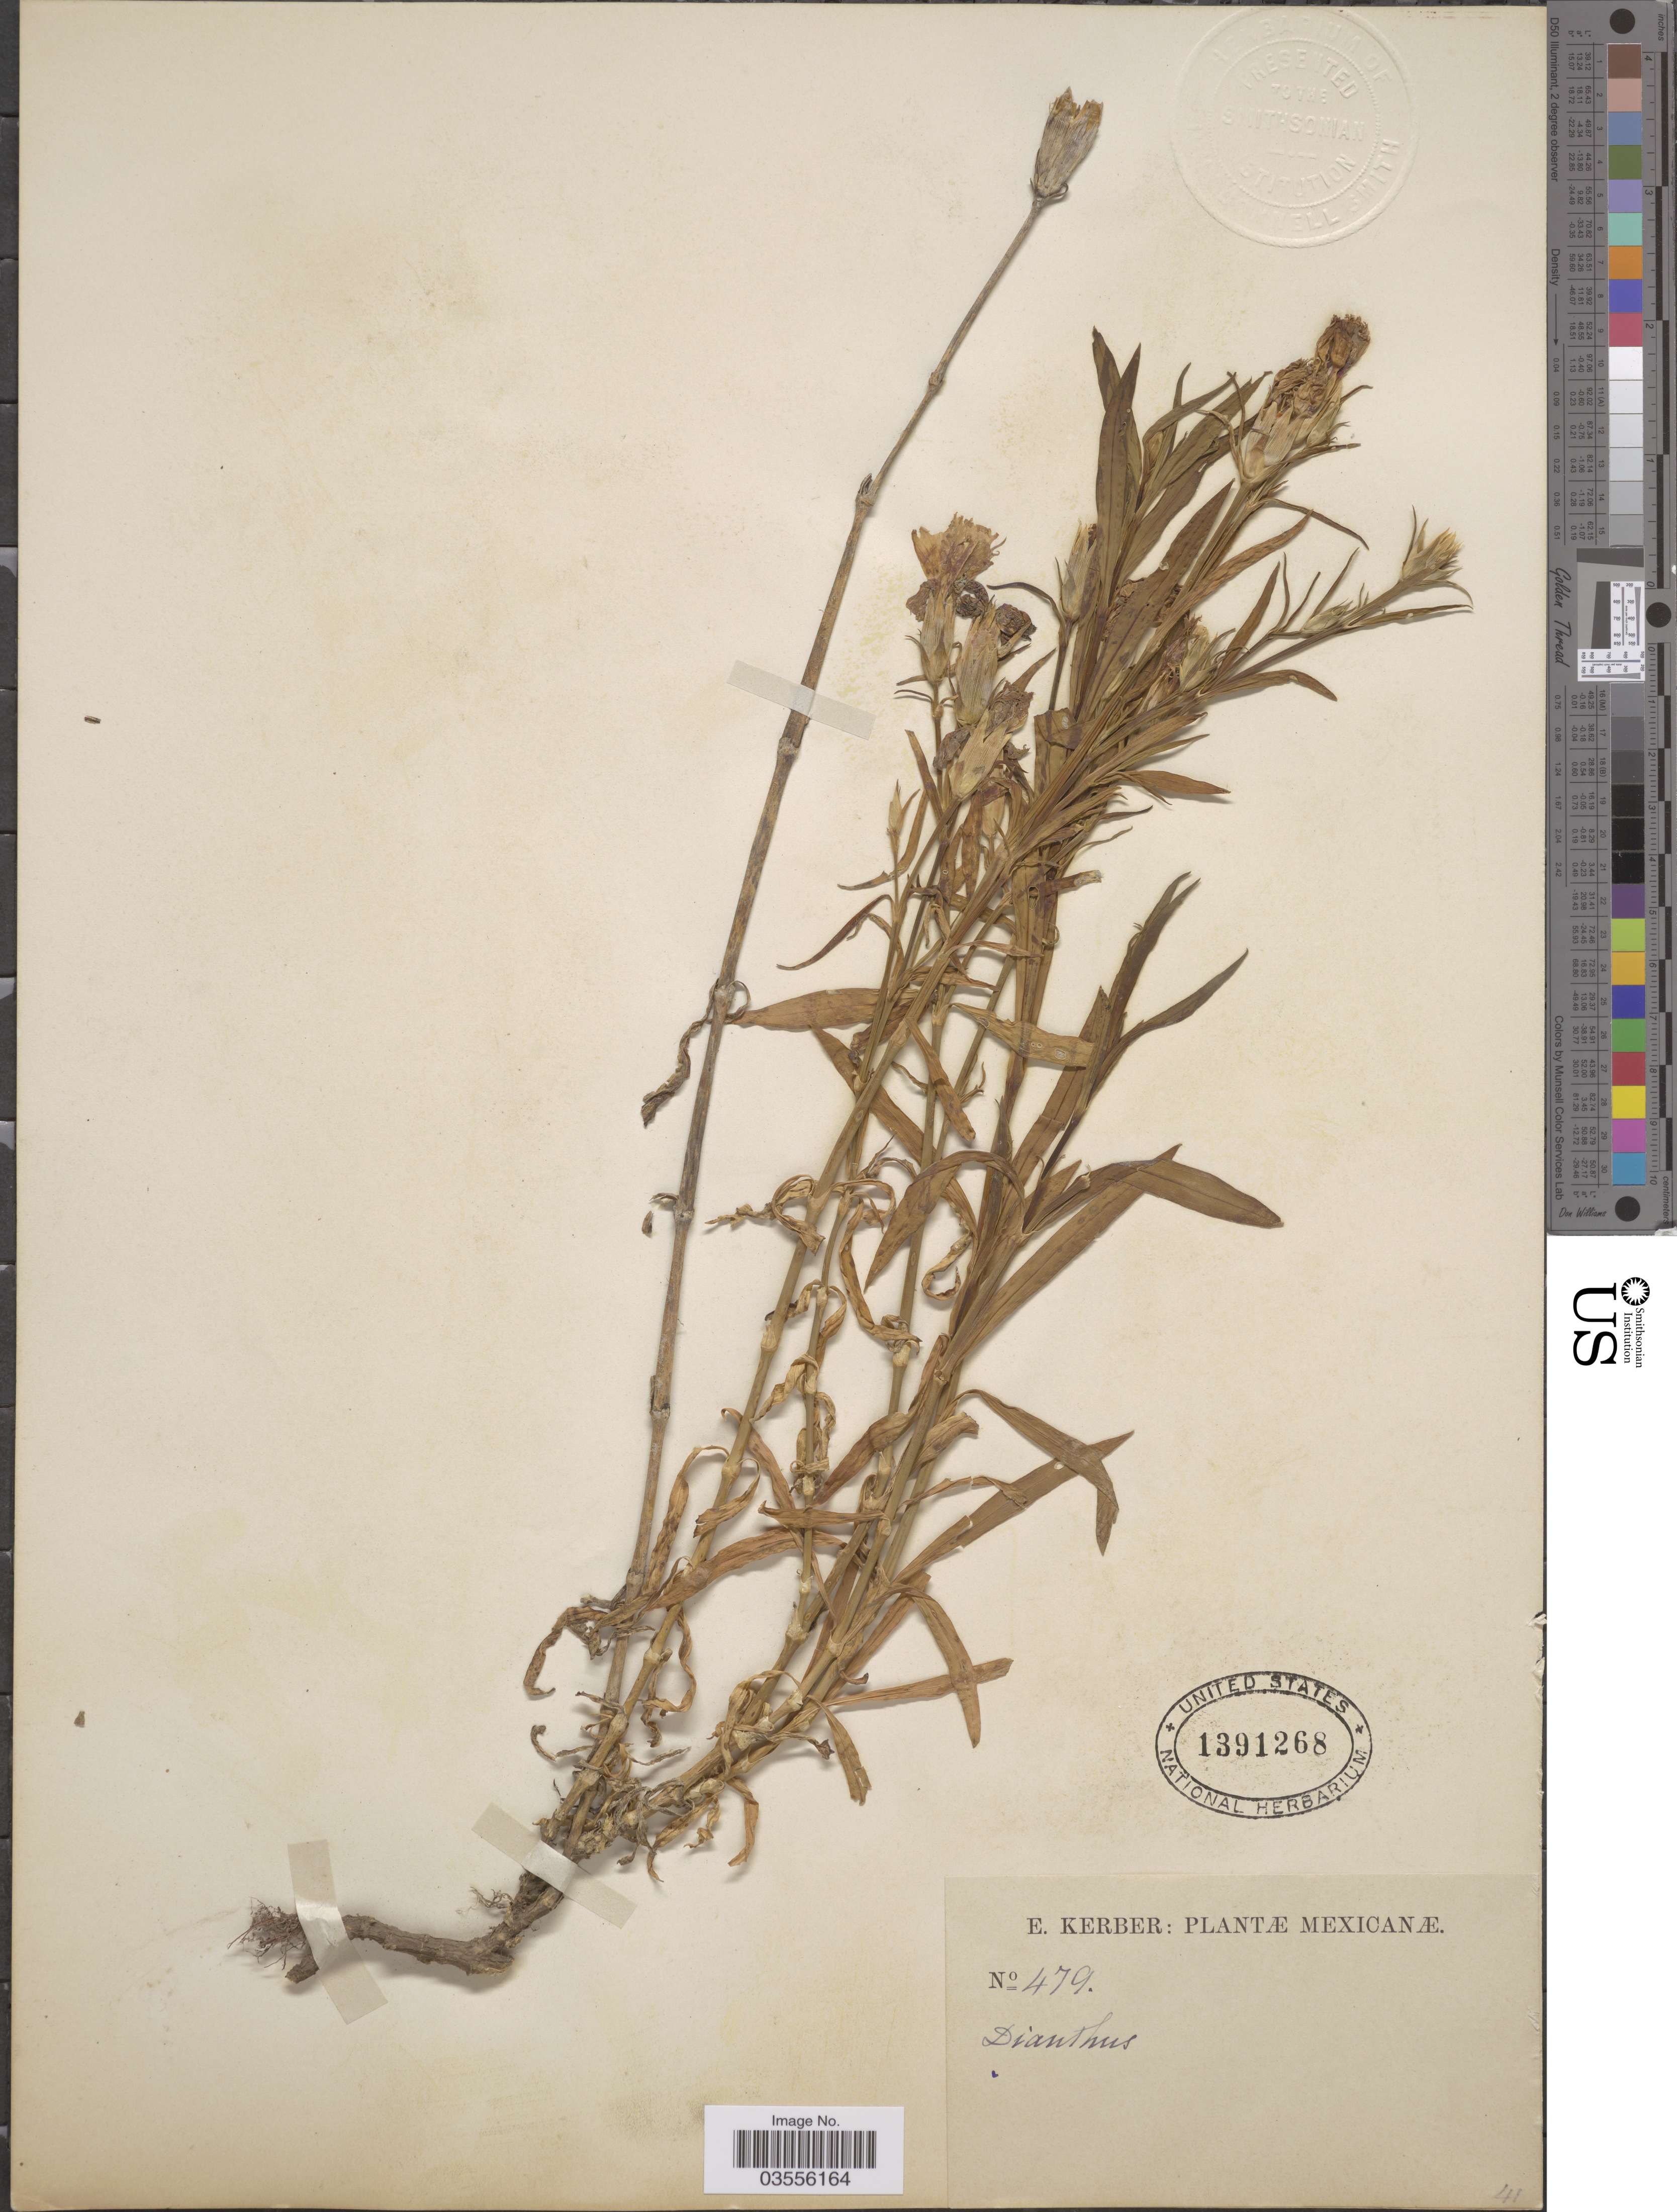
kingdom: Plantae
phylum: Tracheophyta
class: Magnoliopsida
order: Caryophyllales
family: Caryophyllaceae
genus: Dianthus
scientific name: Dianthus sp.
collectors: E. Kerber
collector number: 479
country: Mexico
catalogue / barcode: US 1391268